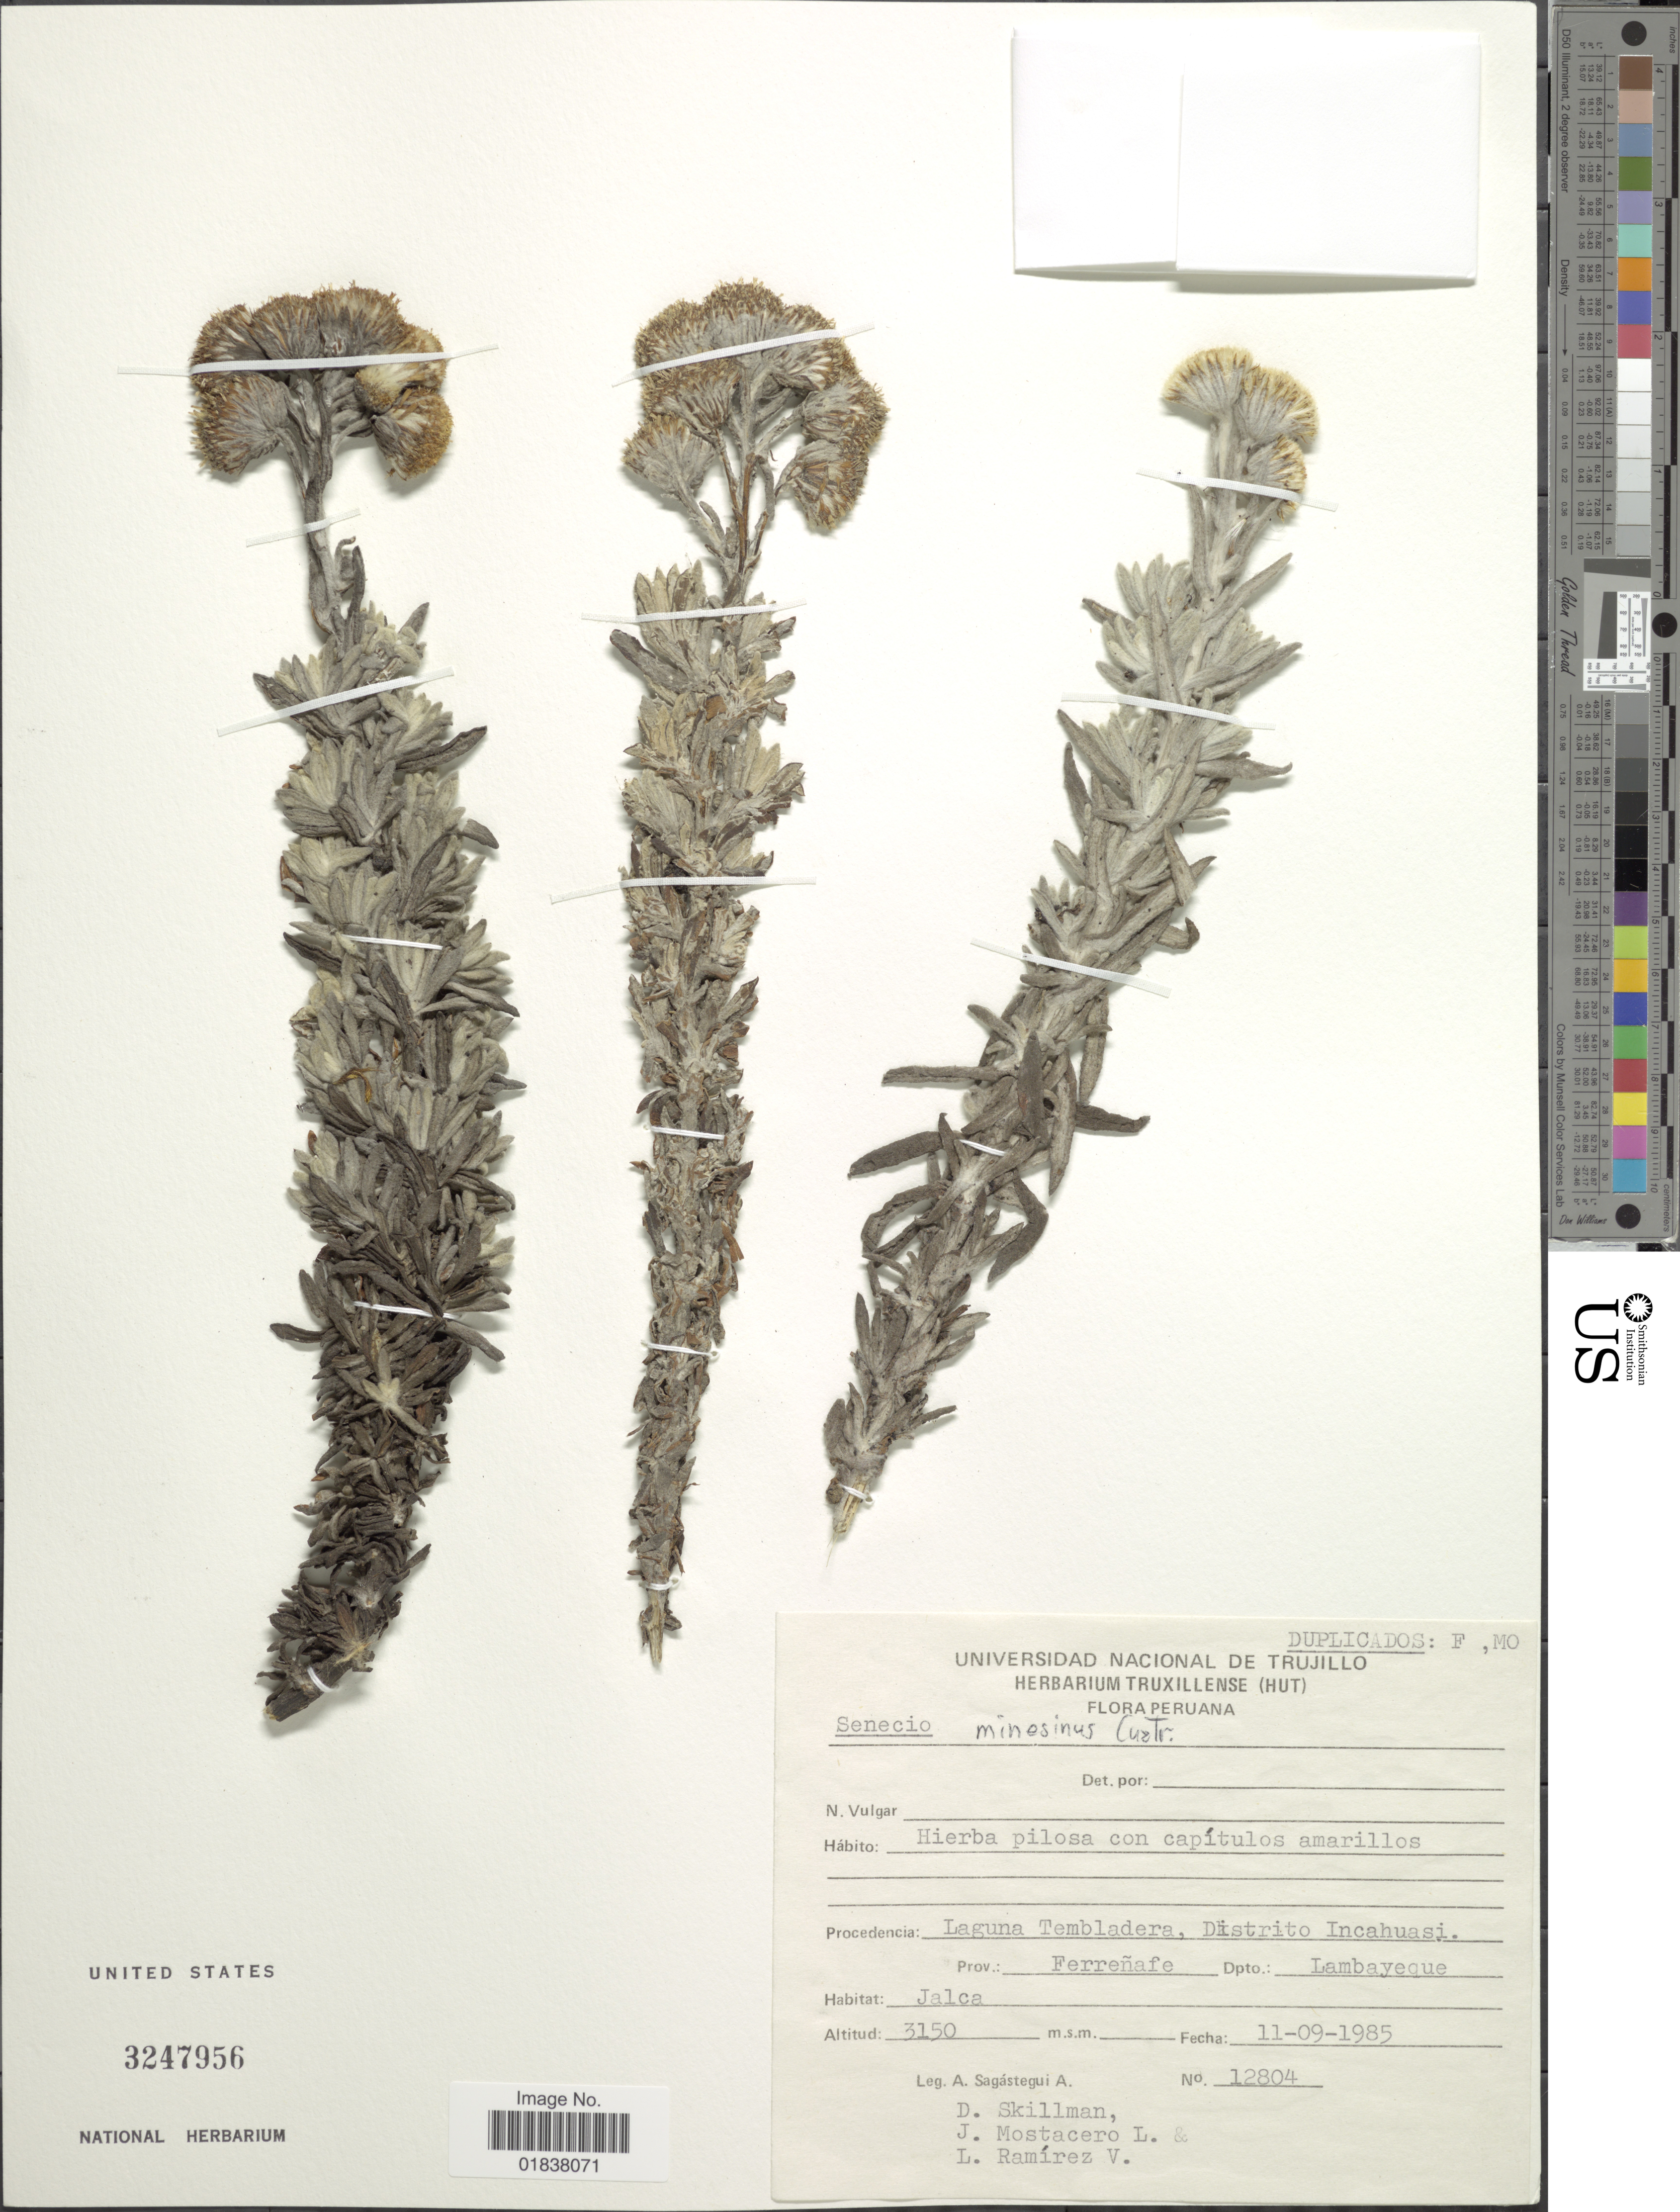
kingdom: Plantae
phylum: Tracheophyta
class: Magnoliopsida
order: Asterales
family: Asteraceae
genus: Senecio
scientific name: Senecio minesinus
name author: Cuatrec.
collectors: A. Sagástegui A., D. Skillman, J. Mostacero L. & L. Ramirez V.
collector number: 12804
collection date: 1985-09-11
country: Peru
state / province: Lambayeque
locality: Laguna Tembladera, Distrito Incahuasi, Prov. Ferrenafe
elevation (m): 3150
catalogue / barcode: US 3247956